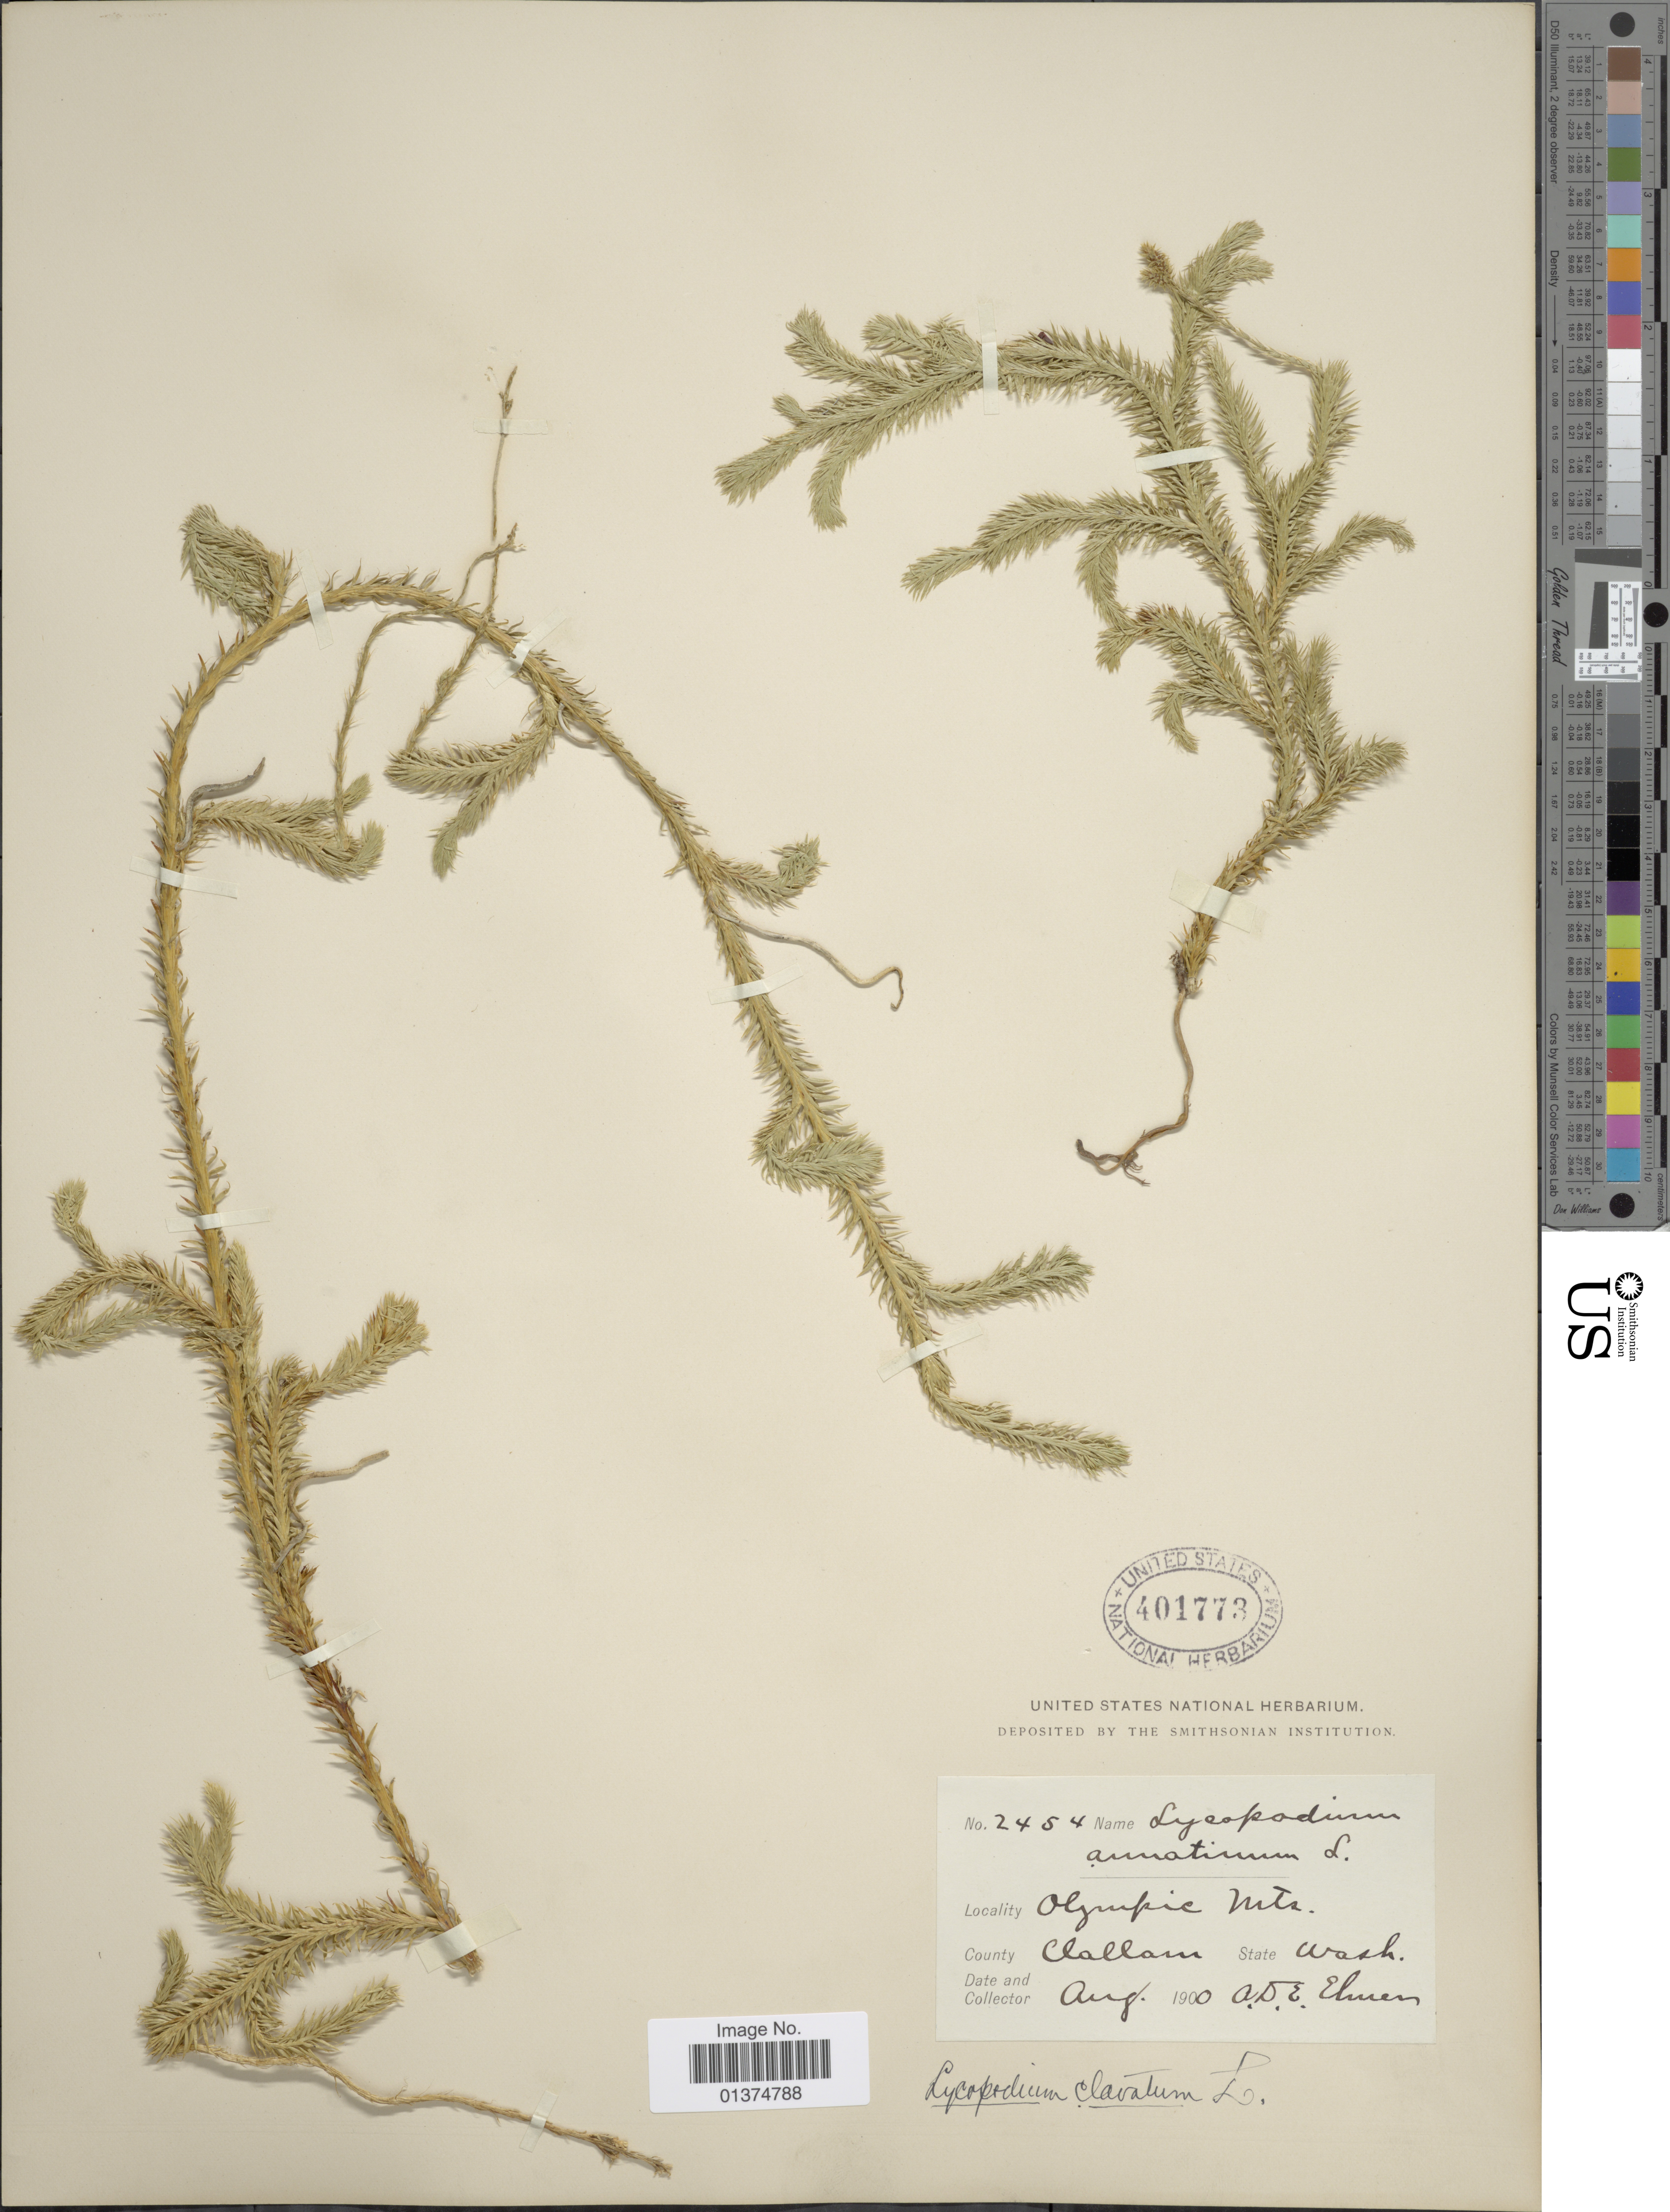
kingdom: Plantae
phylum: Tracheophyta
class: Lycopodiopsida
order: Lycopodiales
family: Lycopodiaceae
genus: Lycopodium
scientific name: Lycopodium clavatum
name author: L.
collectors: A. D. E. Elmer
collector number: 2454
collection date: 1900-08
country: United States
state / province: Washington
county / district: Clallam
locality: Olympic Mts, County Clallam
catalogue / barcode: US 401773